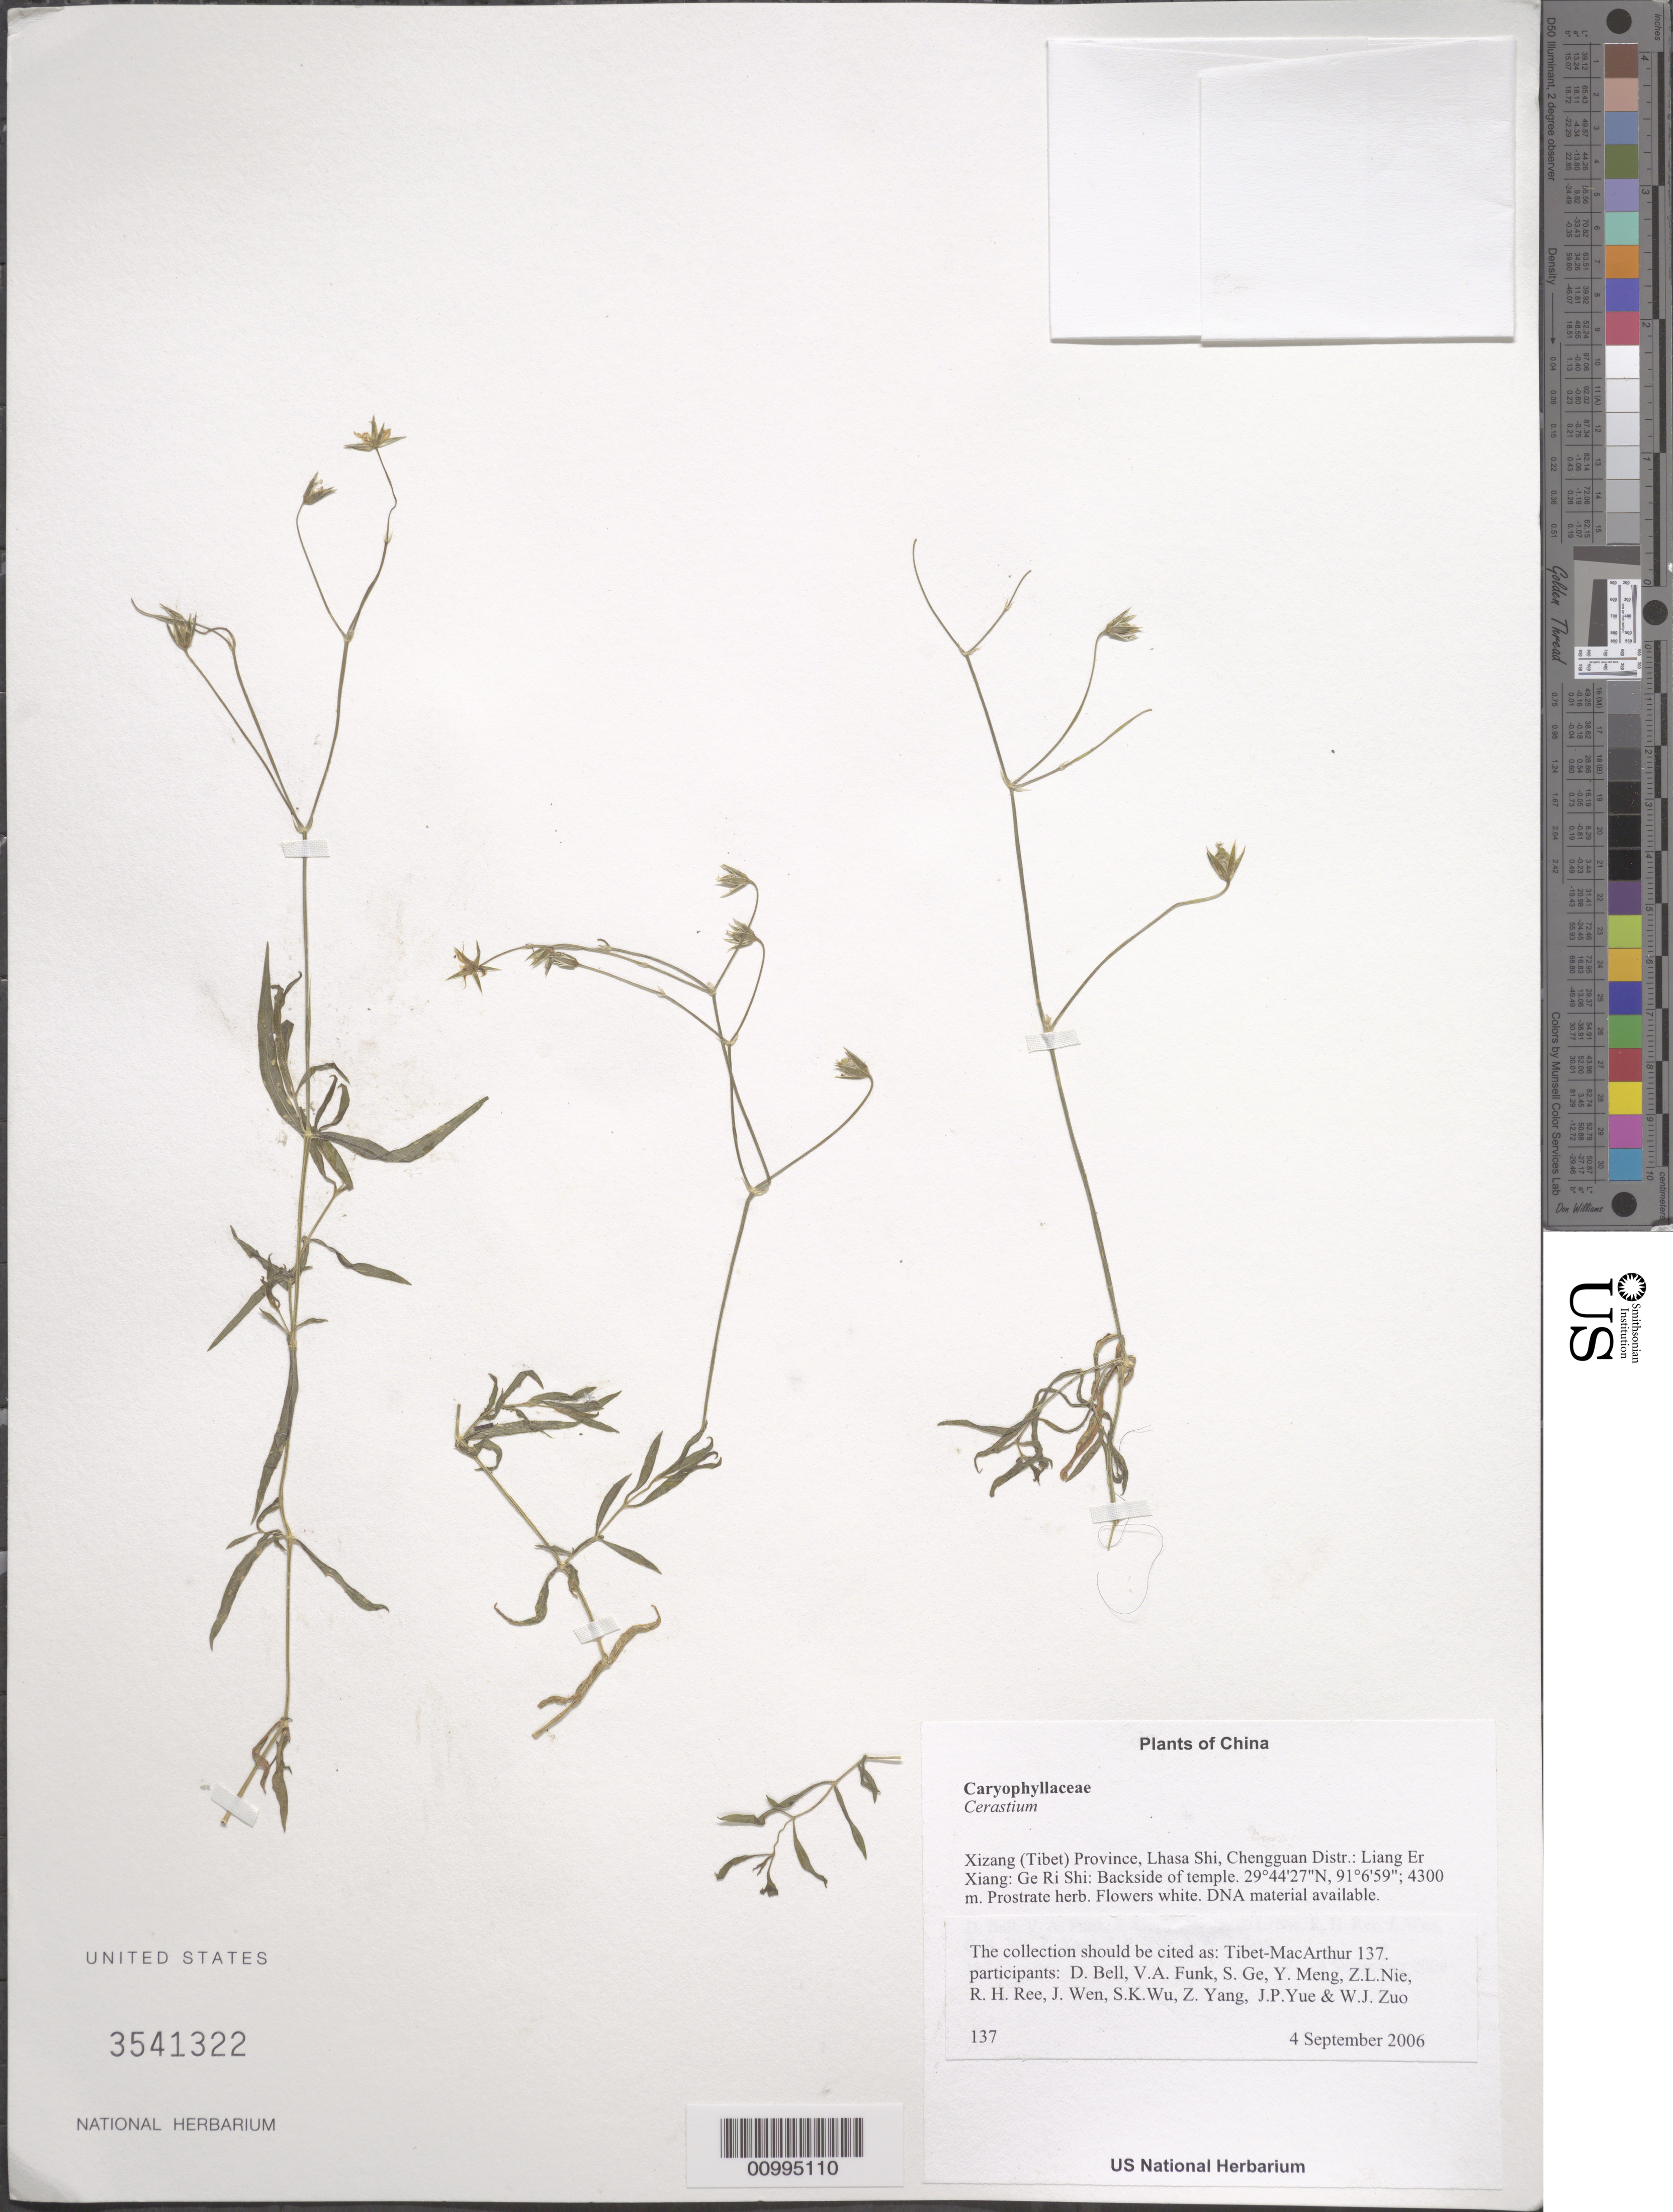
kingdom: Plantae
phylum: Tracheophyta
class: Magnoliopsida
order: Caryophyllales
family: Caryophyllaceae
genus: Cerastium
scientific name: Cerastium sp.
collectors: Tibet-MacArthur, D. A. Bell, V. Funk, S. Ge, Y. Meng, Z. Nie, R. Ree, J. Wen, S. K. Wu, Z. Yang, J. Yue & W. Zuo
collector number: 137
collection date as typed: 04 Sep 2006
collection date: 2006-09-04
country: China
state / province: Xizang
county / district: Lhasa Shi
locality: Chengguan Distr.: Liang Er Xiang: Ge Ri Shi. Backside of temple.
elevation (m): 4300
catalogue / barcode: US 3541322